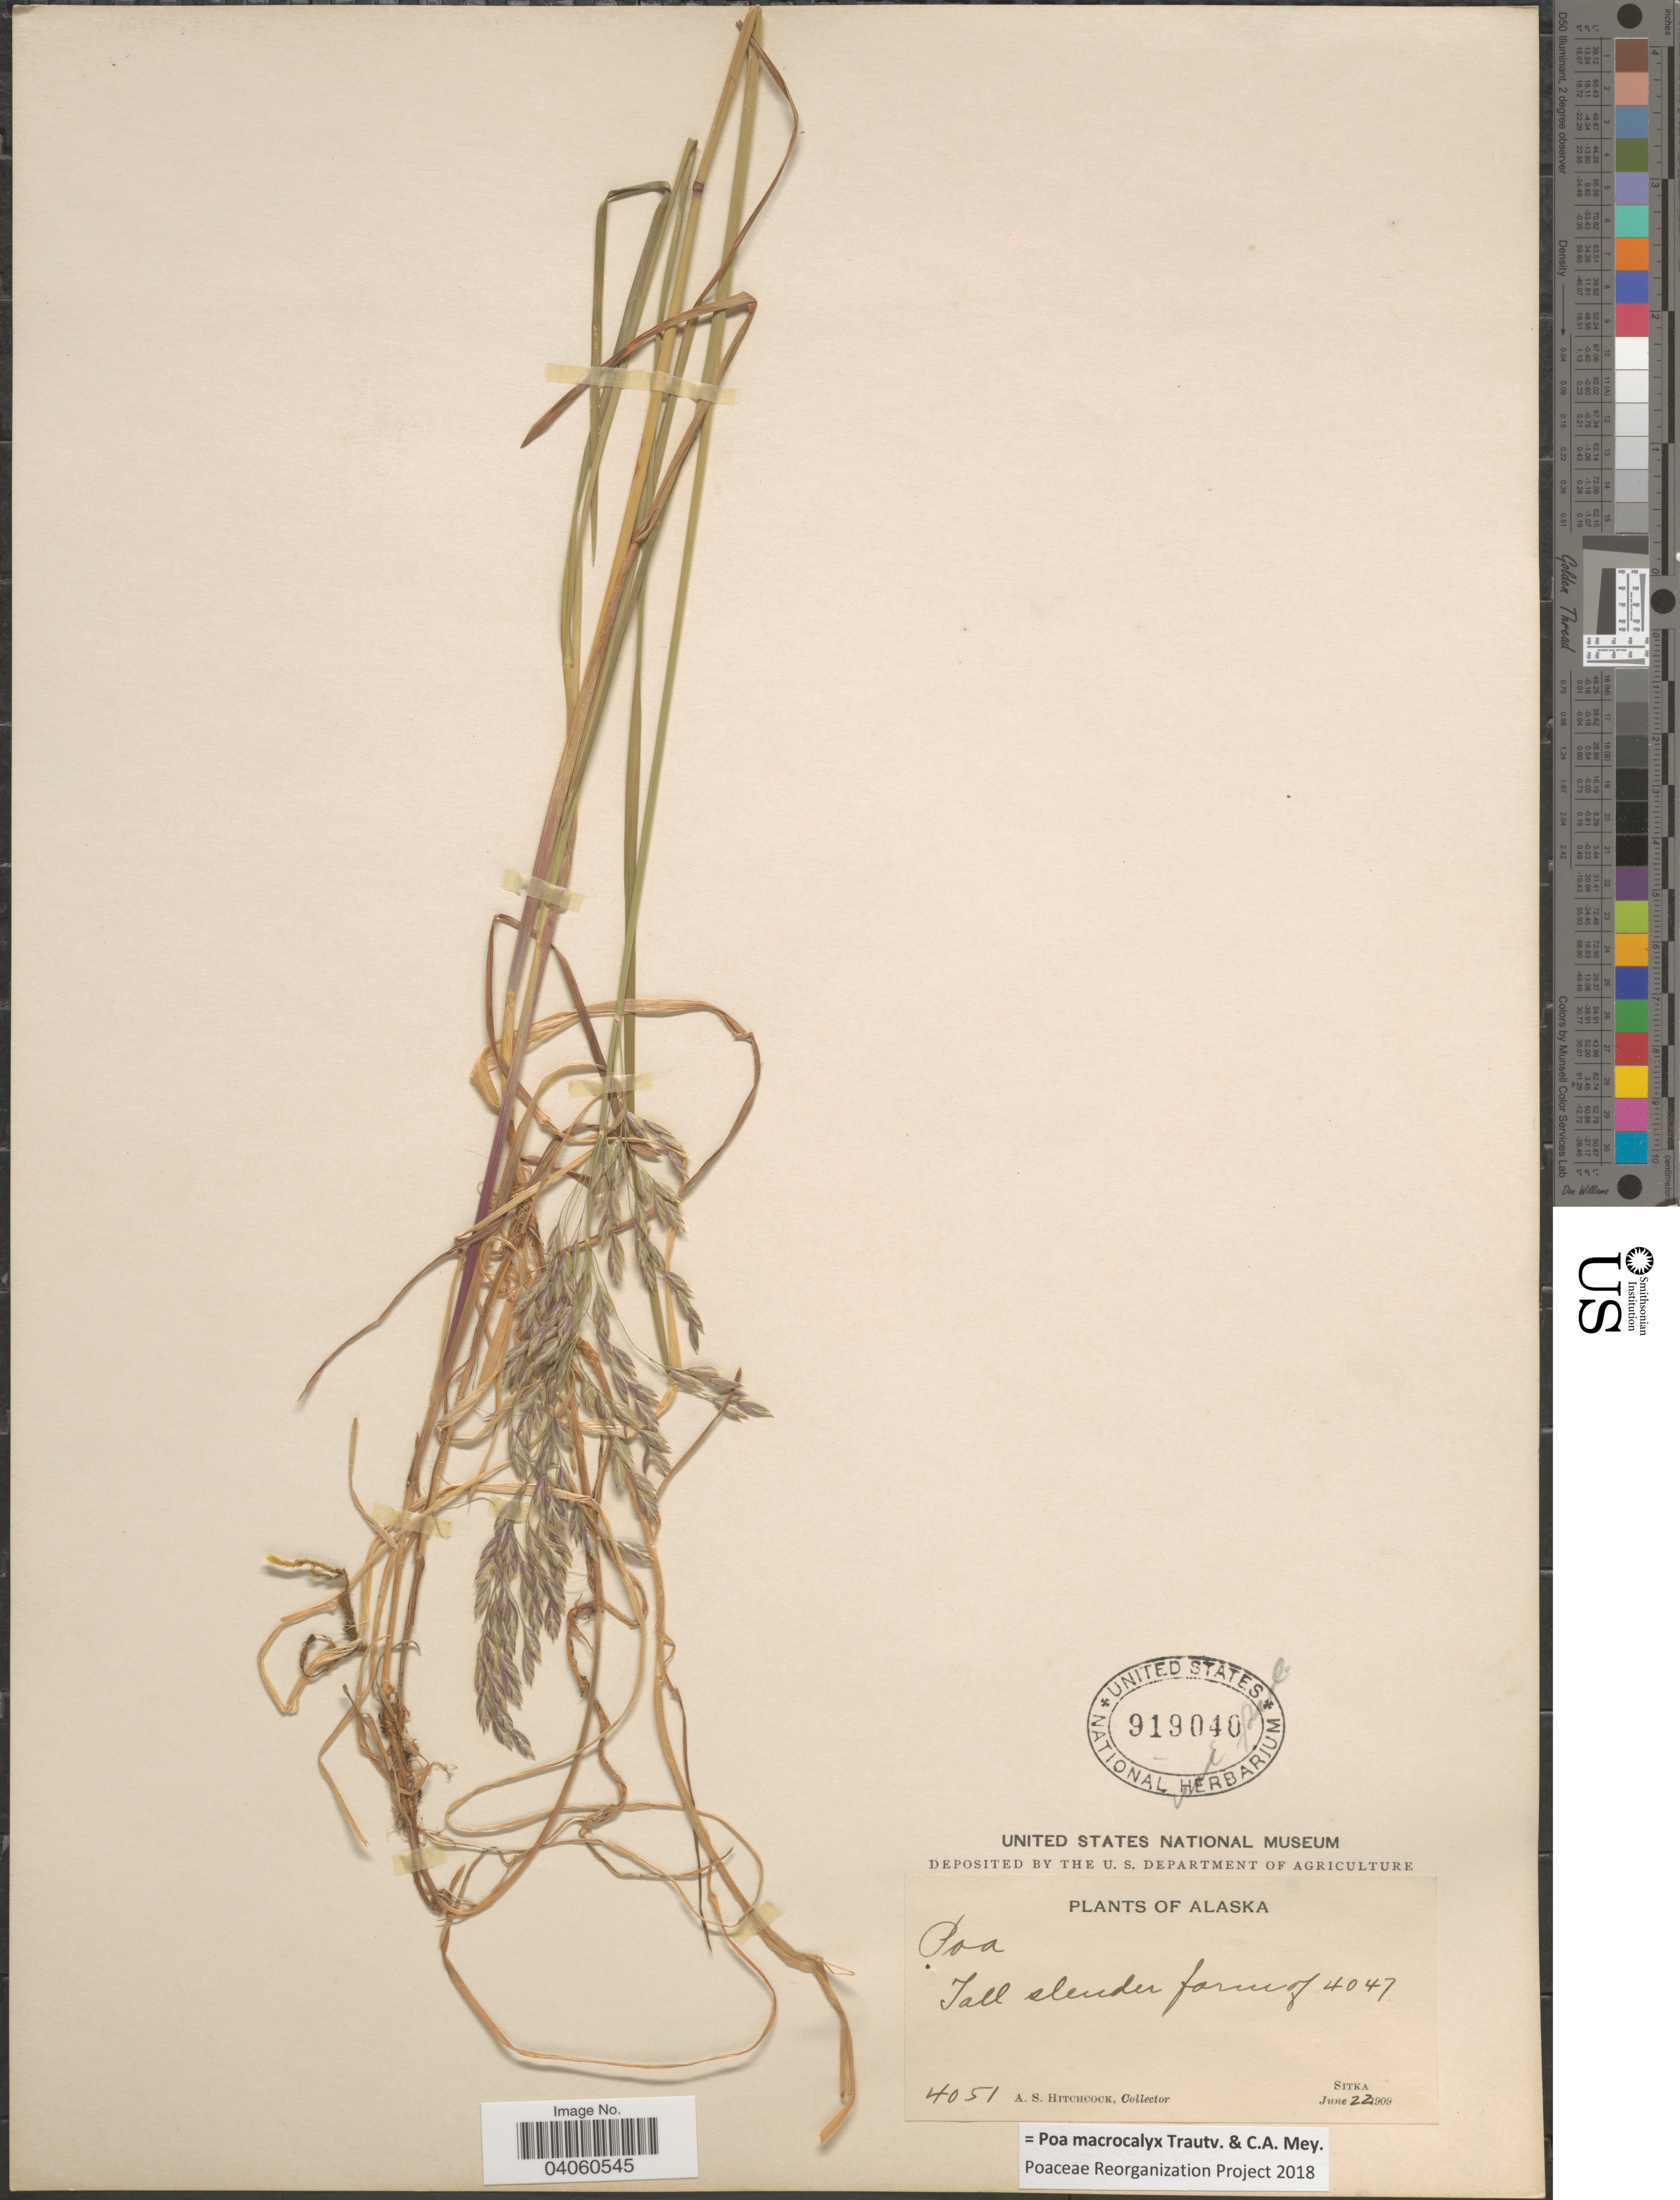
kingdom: Plantae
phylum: Tracheophyta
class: Liliopsida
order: Poales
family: Poaceae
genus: Poa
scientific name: Poa macrocalyx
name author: Trautv. & C.A. Mey.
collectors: A. S. Hitchcock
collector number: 4051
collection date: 1909-06-22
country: United States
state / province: Alaska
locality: Sitka.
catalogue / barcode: US 919040